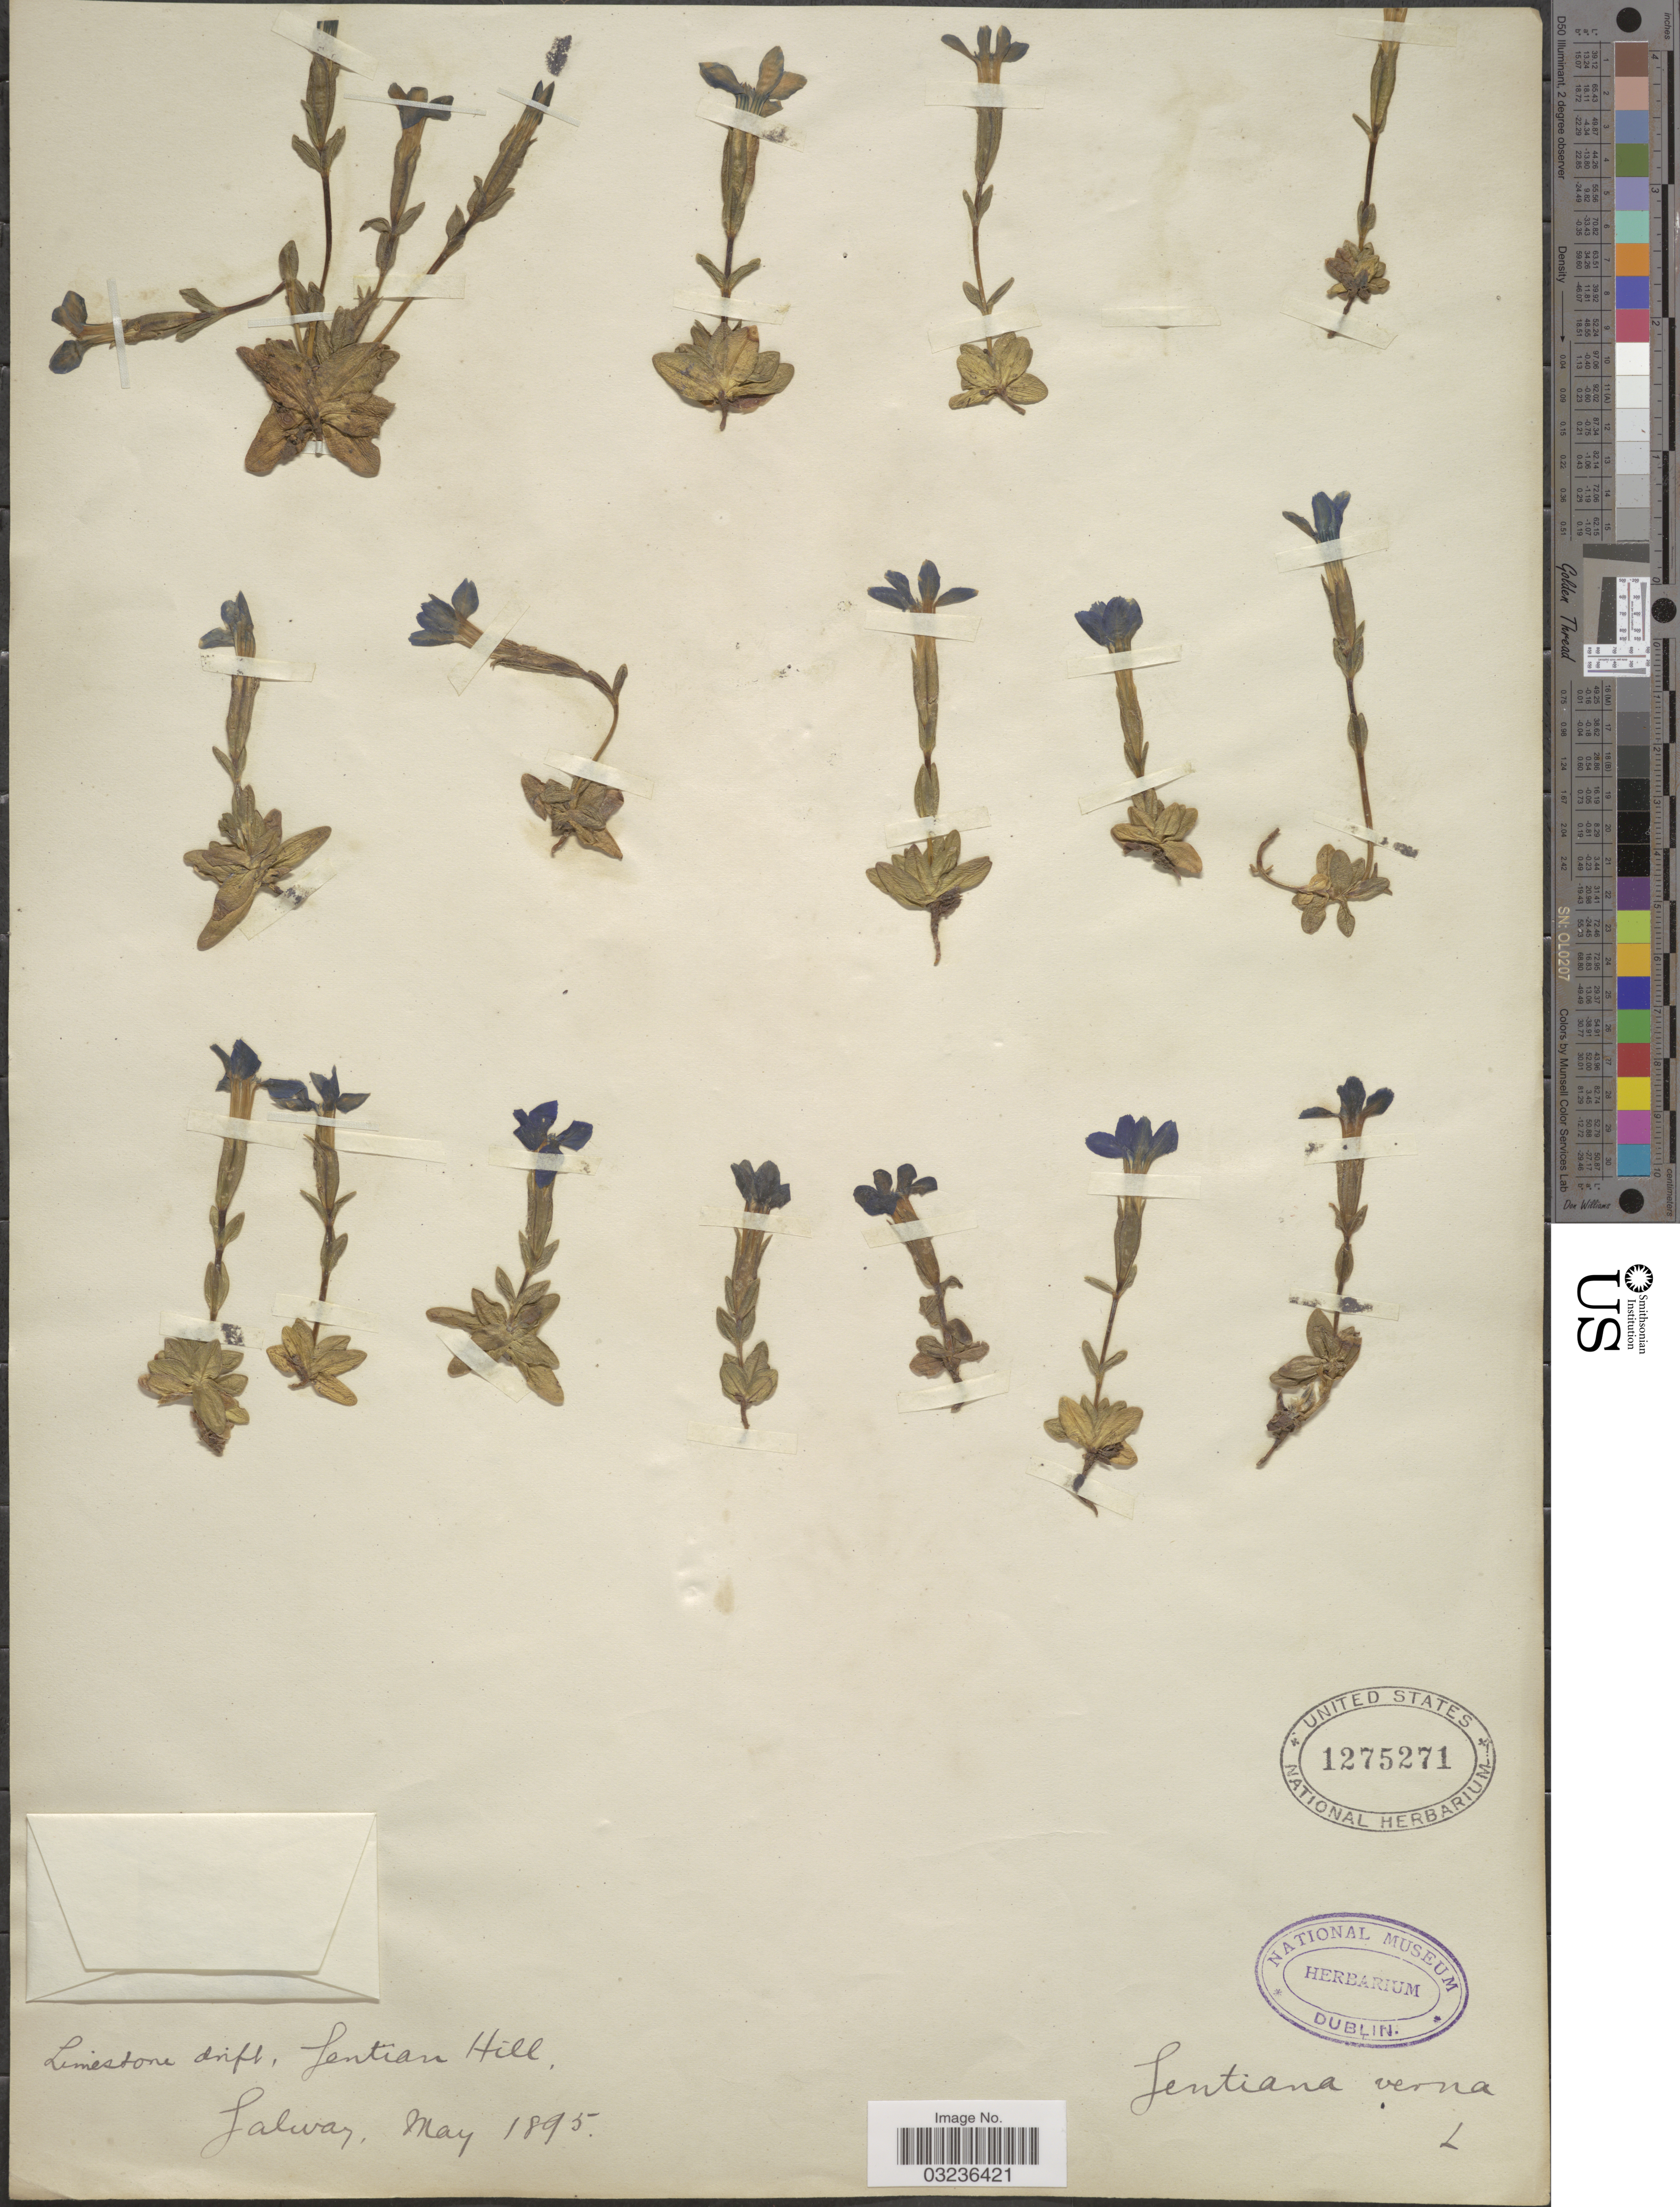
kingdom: Plantae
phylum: Tracheophyta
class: Magnoliopsida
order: Gentianales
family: Gentianaceae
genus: Gentiana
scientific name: Gentiana verna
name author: L.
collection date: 1895-05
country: Ireland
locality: Limestone drift, Gentian Hill. Galway.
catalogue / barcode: US 1275271